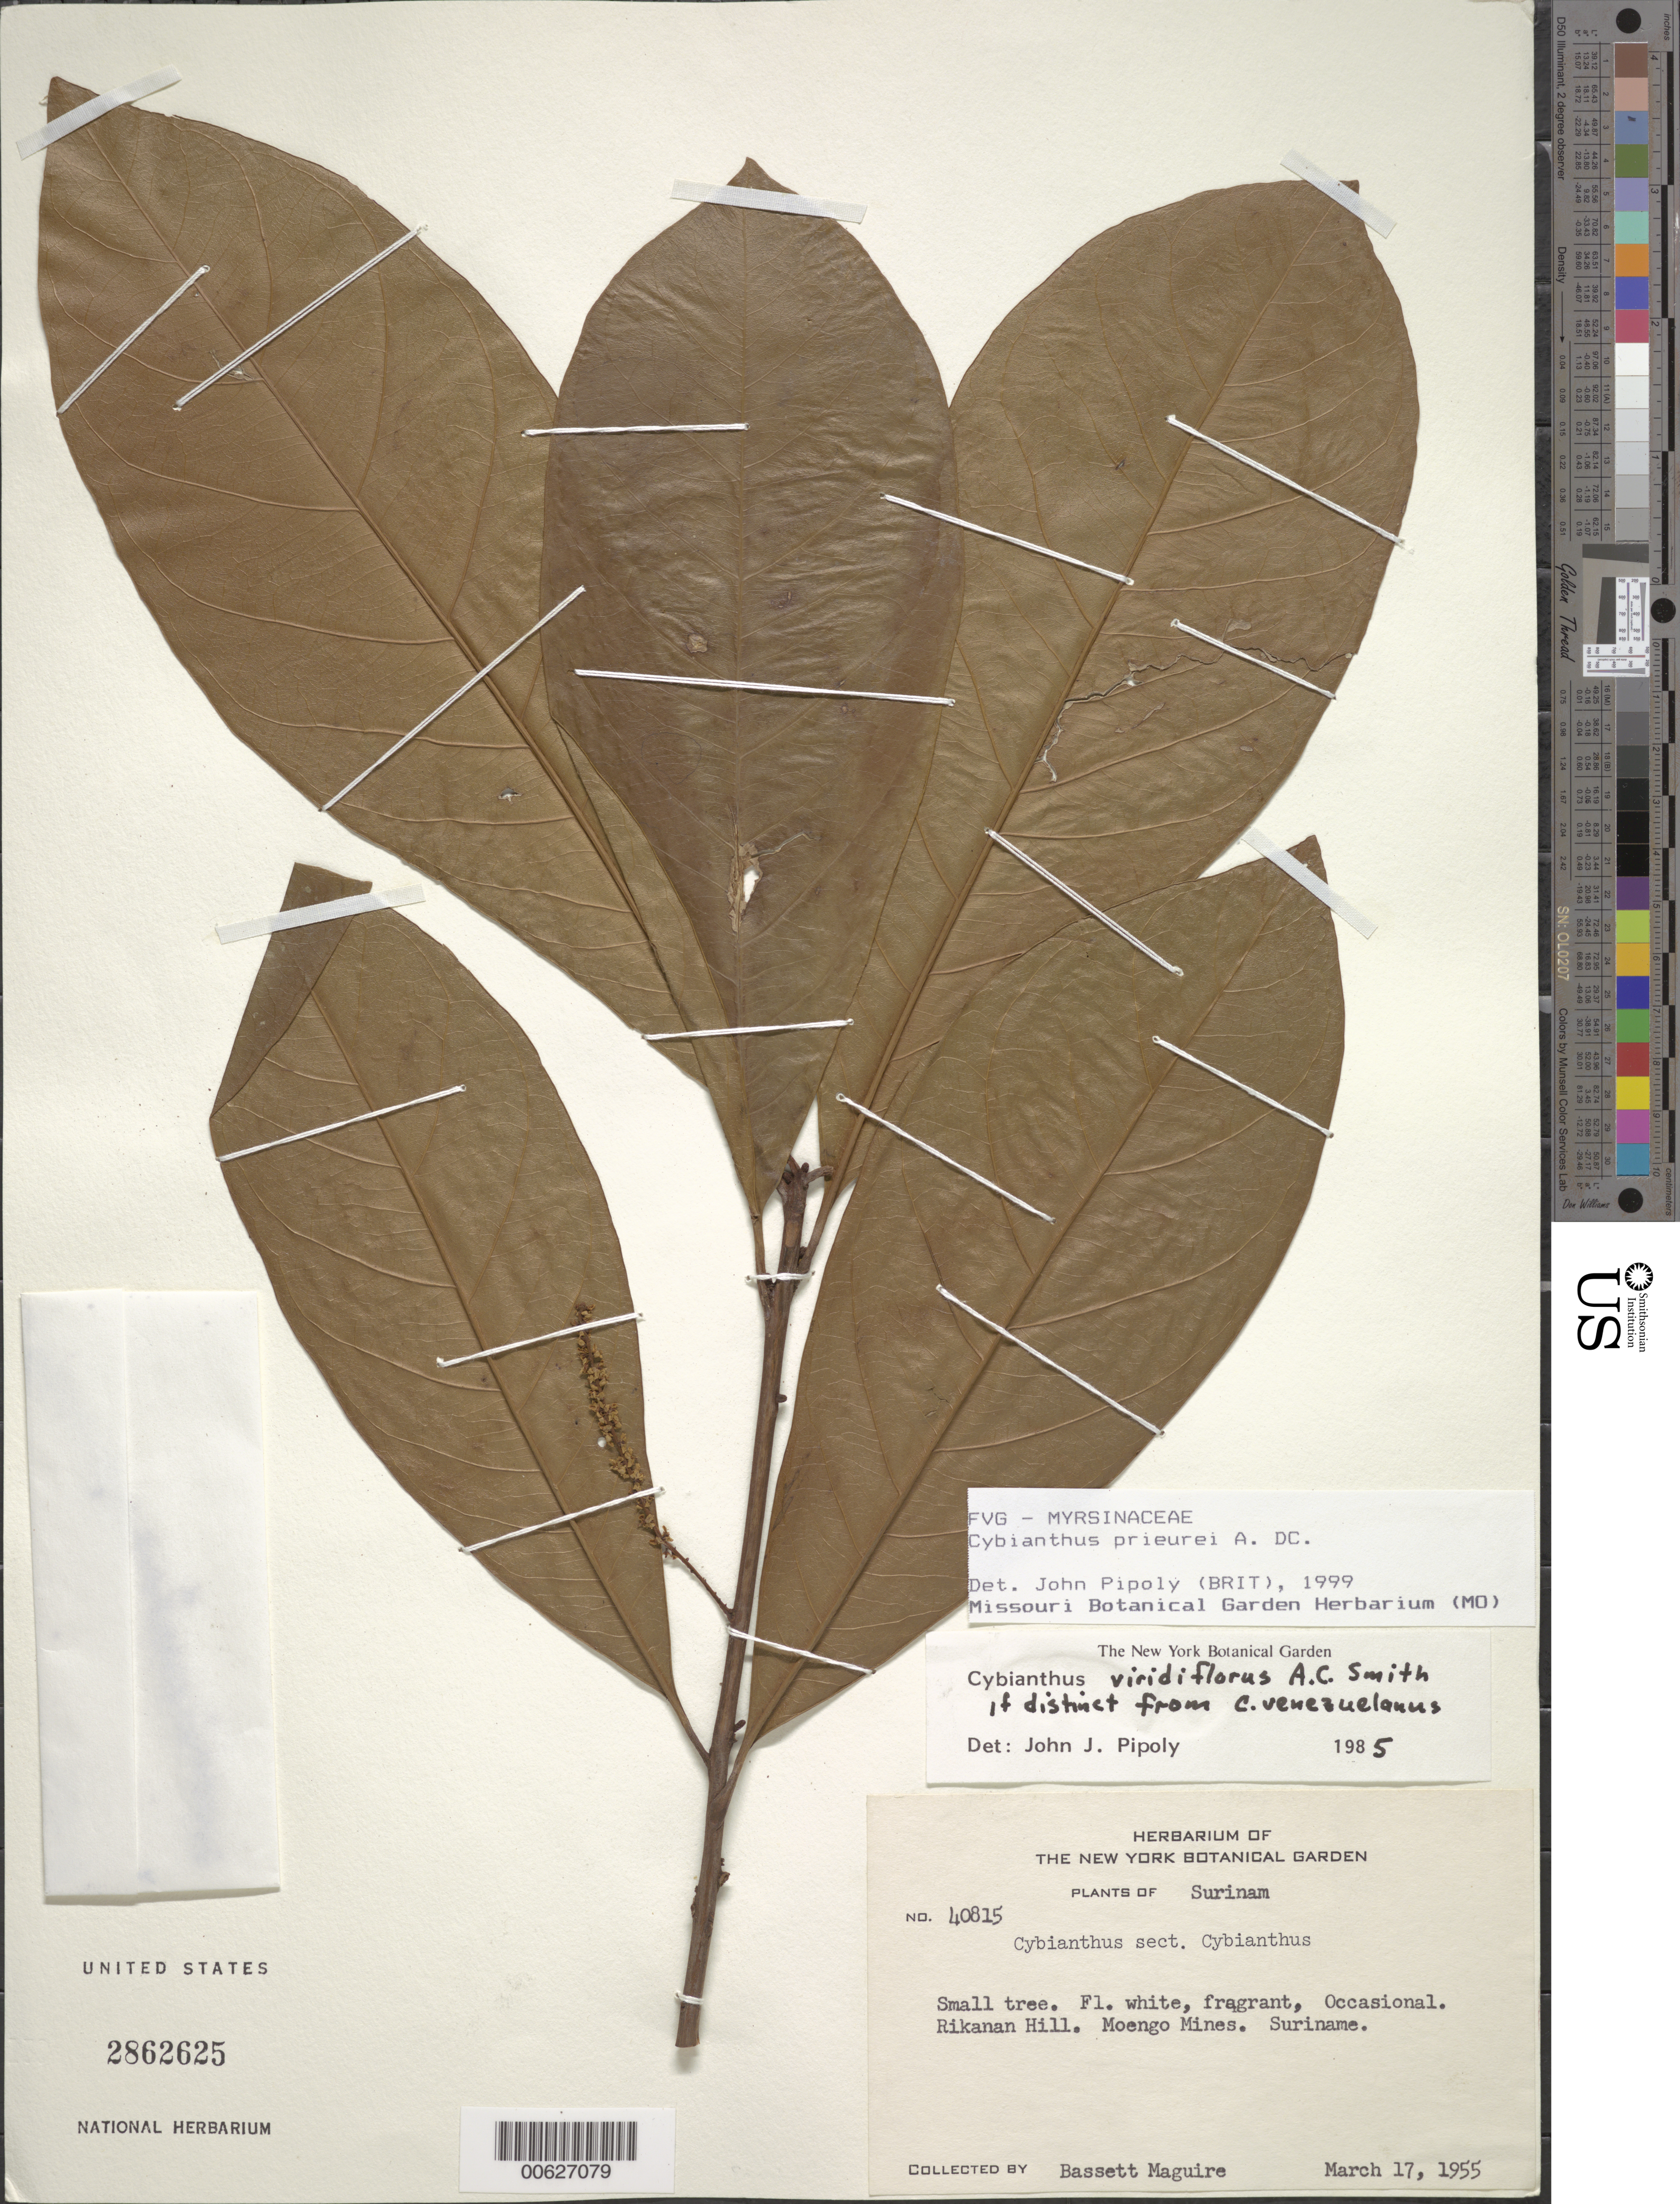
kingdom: Plantae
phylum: Tracheophyta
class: Magnoliopsida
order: Ericales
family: Primulaceae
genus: Cybianthus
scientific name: Cybianthus prieurii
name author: A. DC.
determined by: Pipoly, J. J., III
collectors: B. Maguire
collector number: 40815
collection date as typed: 17-Mar-55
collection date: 1955-03-17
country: Suriname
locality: Moengo Mines, Ridanau Hill [Rikanau?]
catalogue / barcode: US 2862625